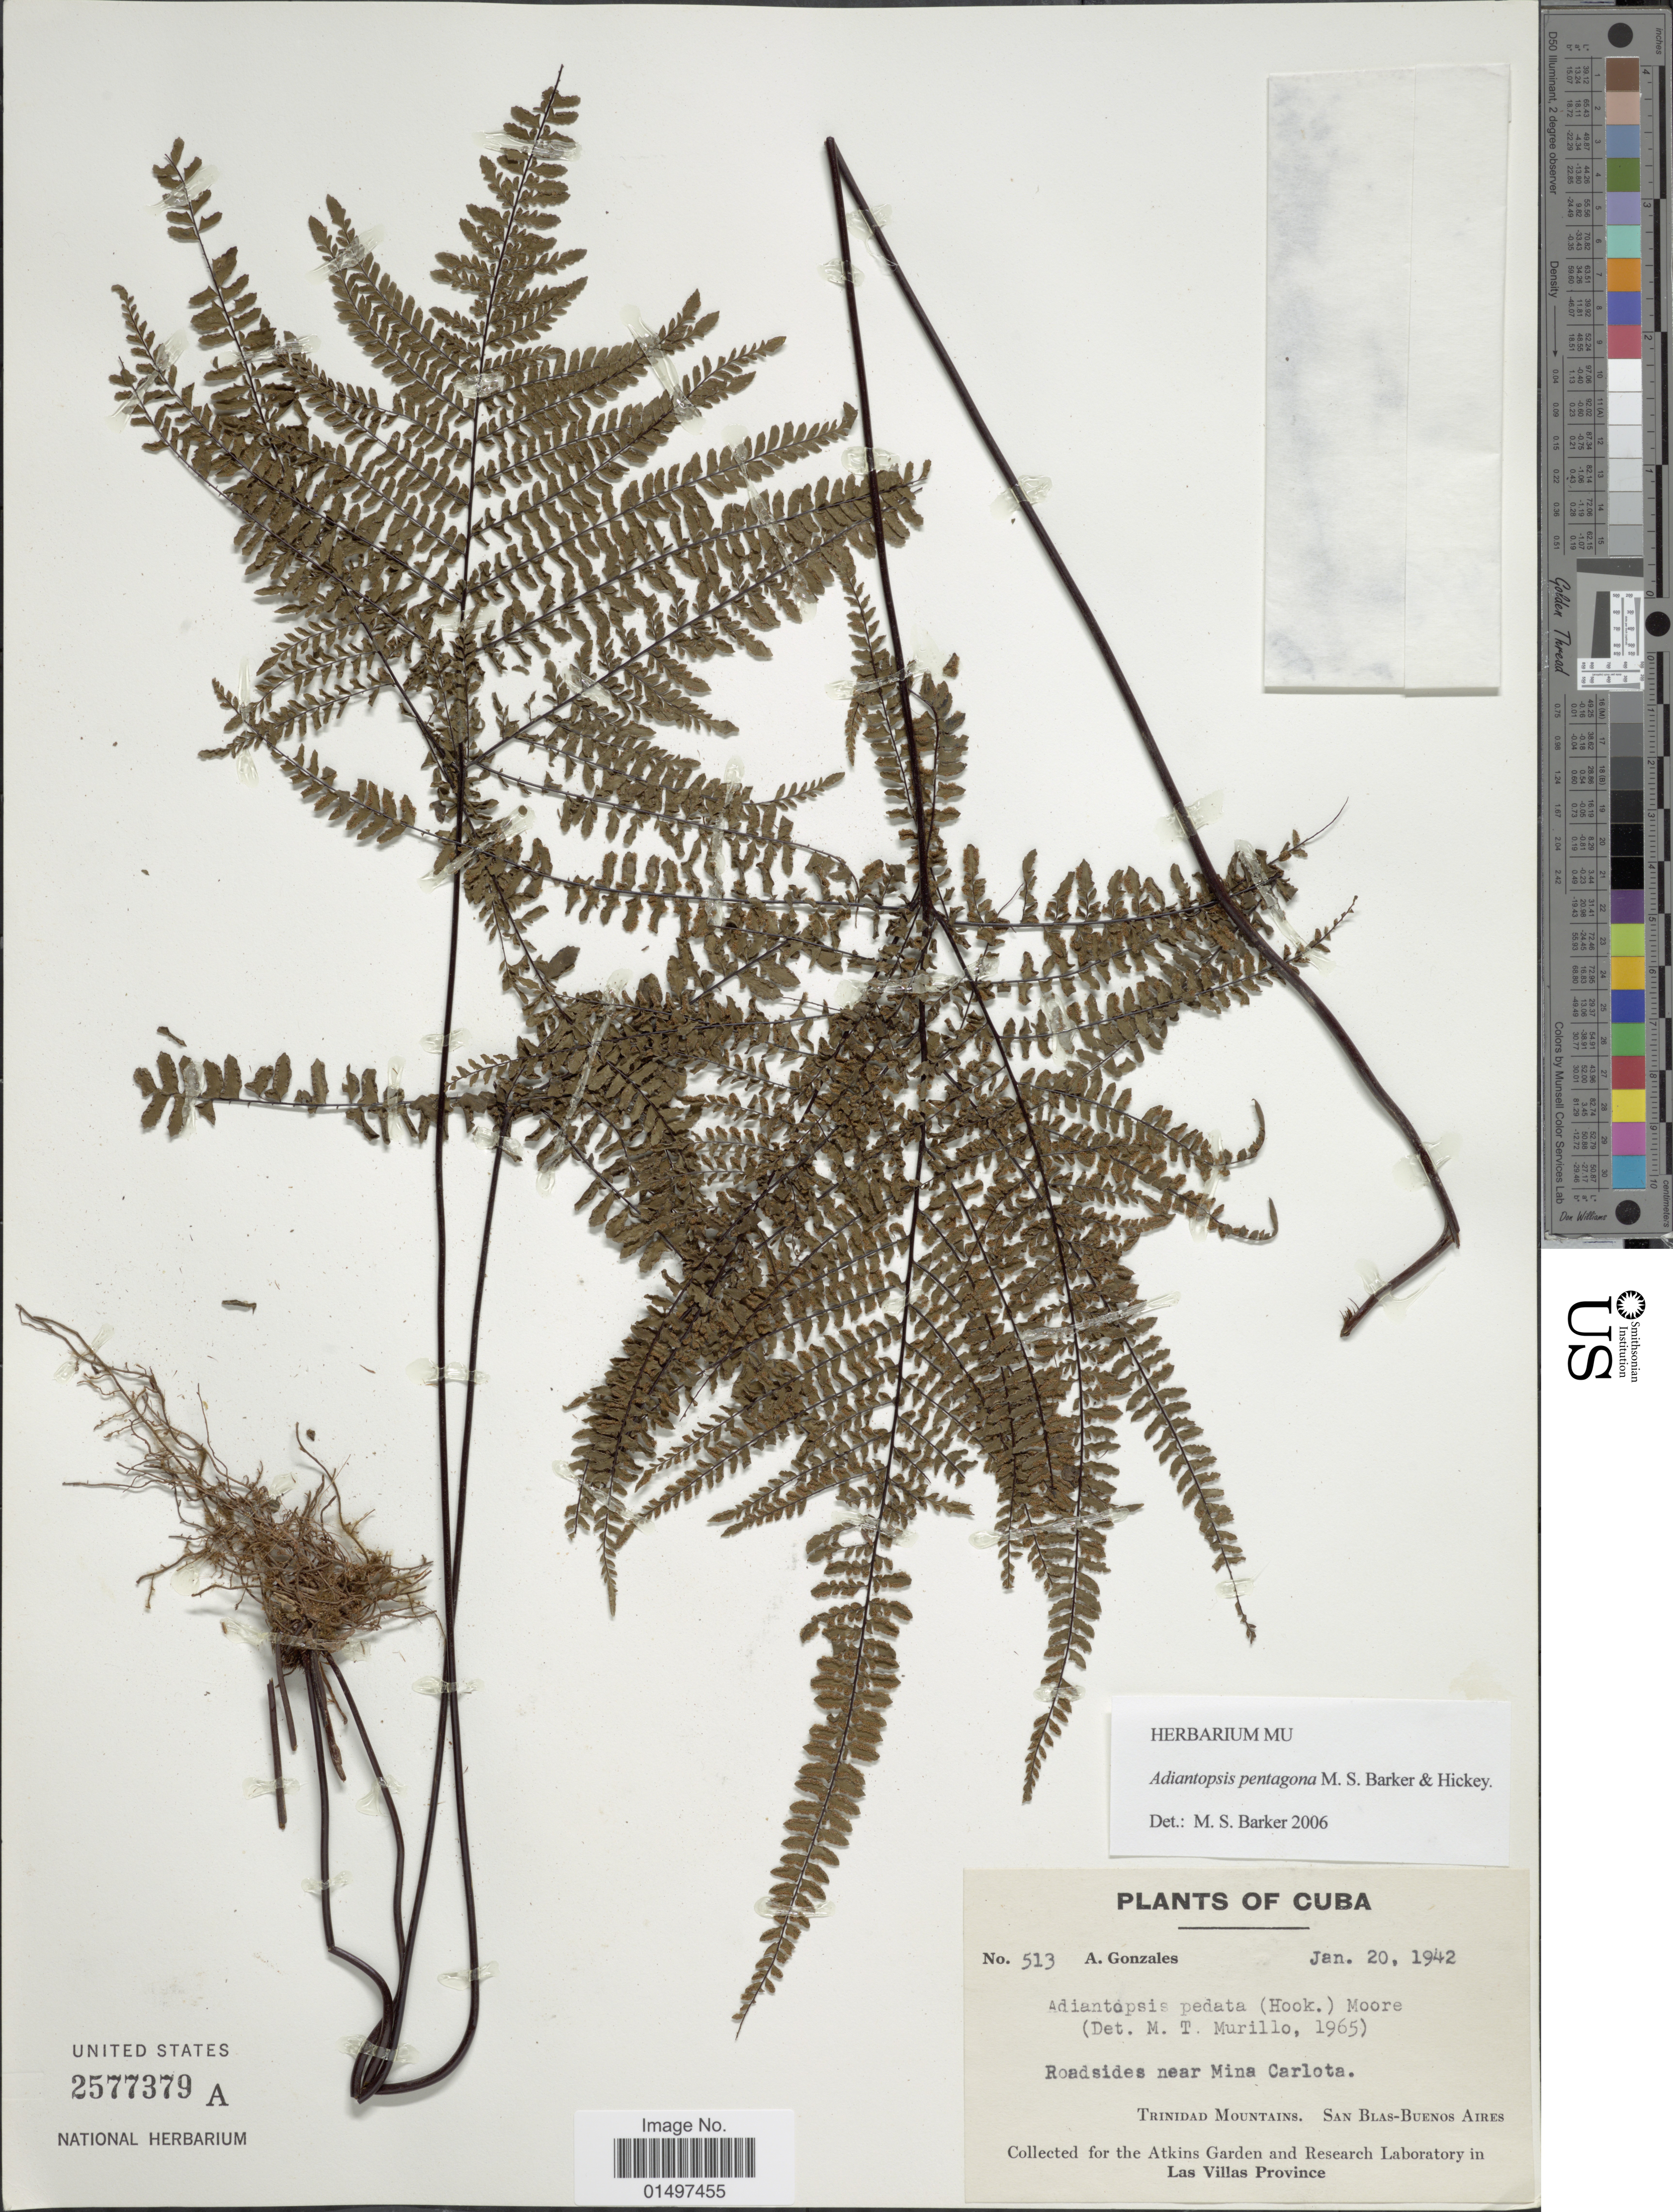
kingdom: Plantae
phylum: Tracheophyta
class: Polypodiopsida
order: Polypodiales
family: Pteridaceae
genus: Adiantopsis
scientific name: Adiantopsis pentagona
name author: M.S. Barker & Hickey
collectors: A. Gonzáles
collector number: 513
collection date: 1942-01-20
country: Cuba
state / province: Las Villas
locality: Roadsides near Mina Carlota. Trinidad Mountains. San Blas-Buenos Aires. Las Villas Province.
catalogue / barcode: US 2577379A